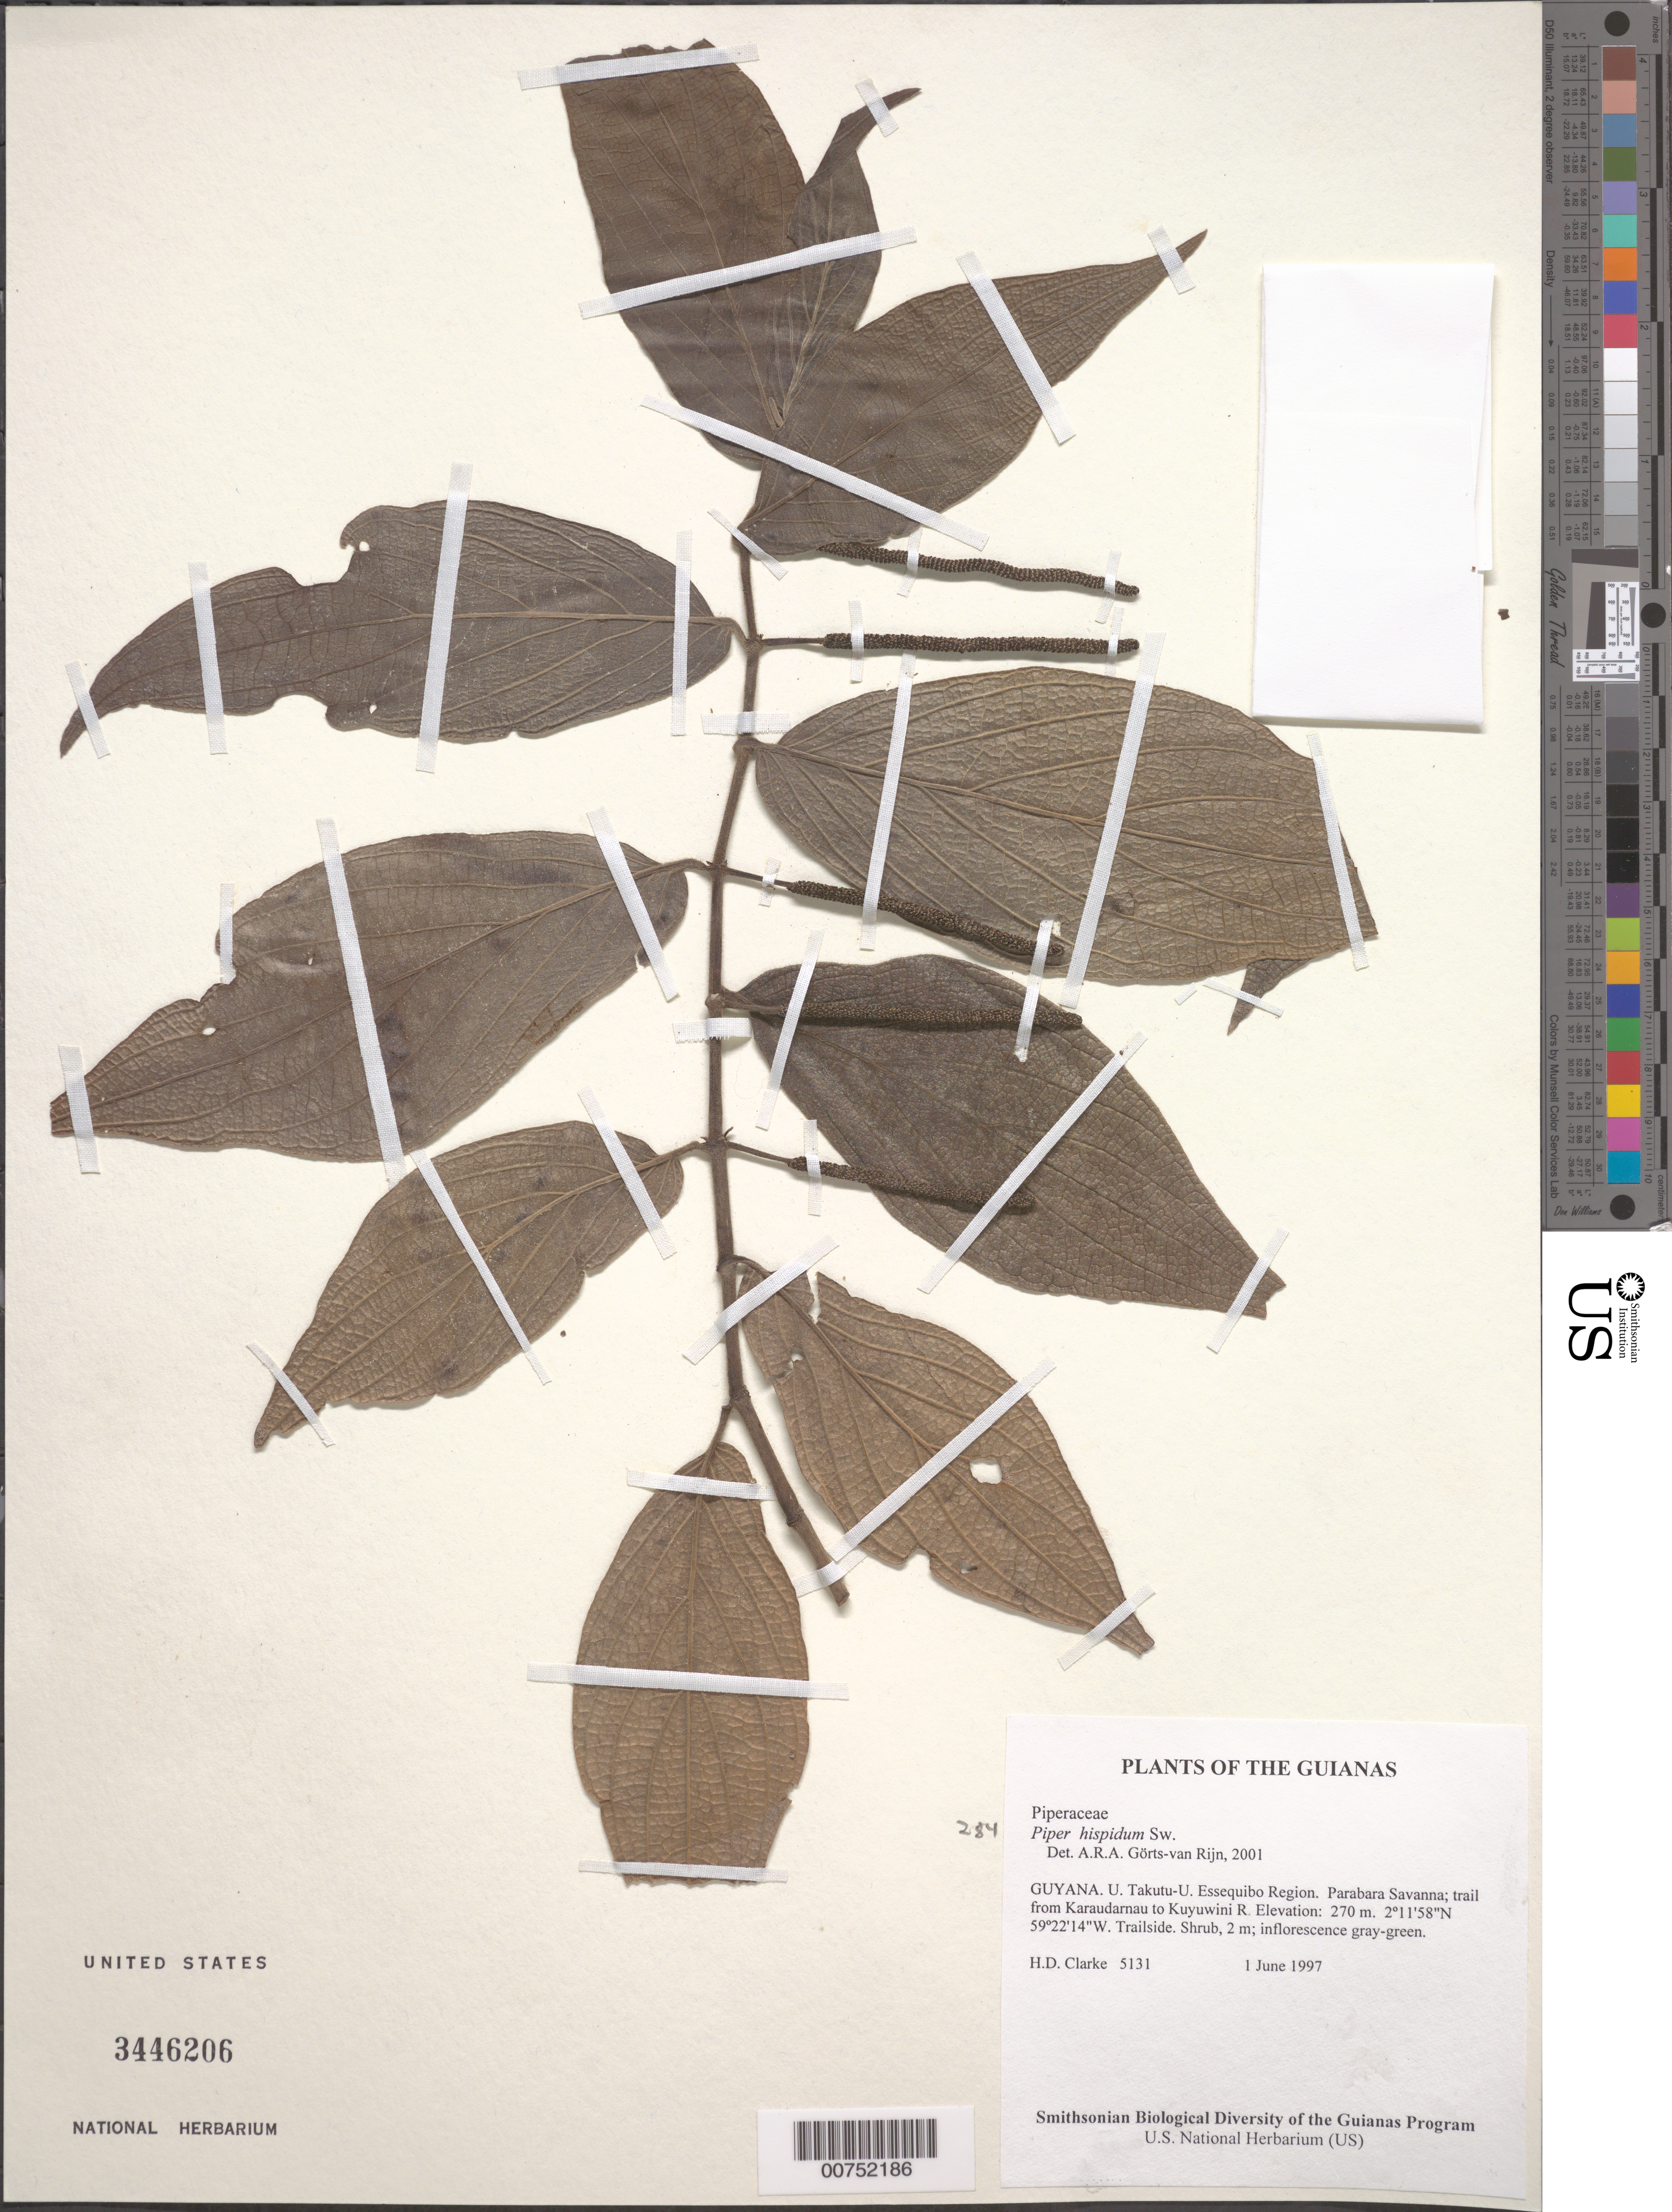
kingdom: Plantae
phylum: Tracheophyta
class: Magnoliopsida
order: Piperales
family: Piperaceae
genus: Piper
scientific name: Piper hispidum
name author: Sw.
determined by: Görts-van Rijn, A. R. A.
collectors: H. D. Clarke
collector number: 5131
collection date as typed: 1 June 1997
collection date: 1997-06-01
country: Guyana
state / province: U. Takutu-U. Essequibo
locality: Parabara Savanna; trail from Karaudarnau to Kuyuwini R.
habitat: Trailside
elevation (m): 270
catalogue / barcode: US 3446206